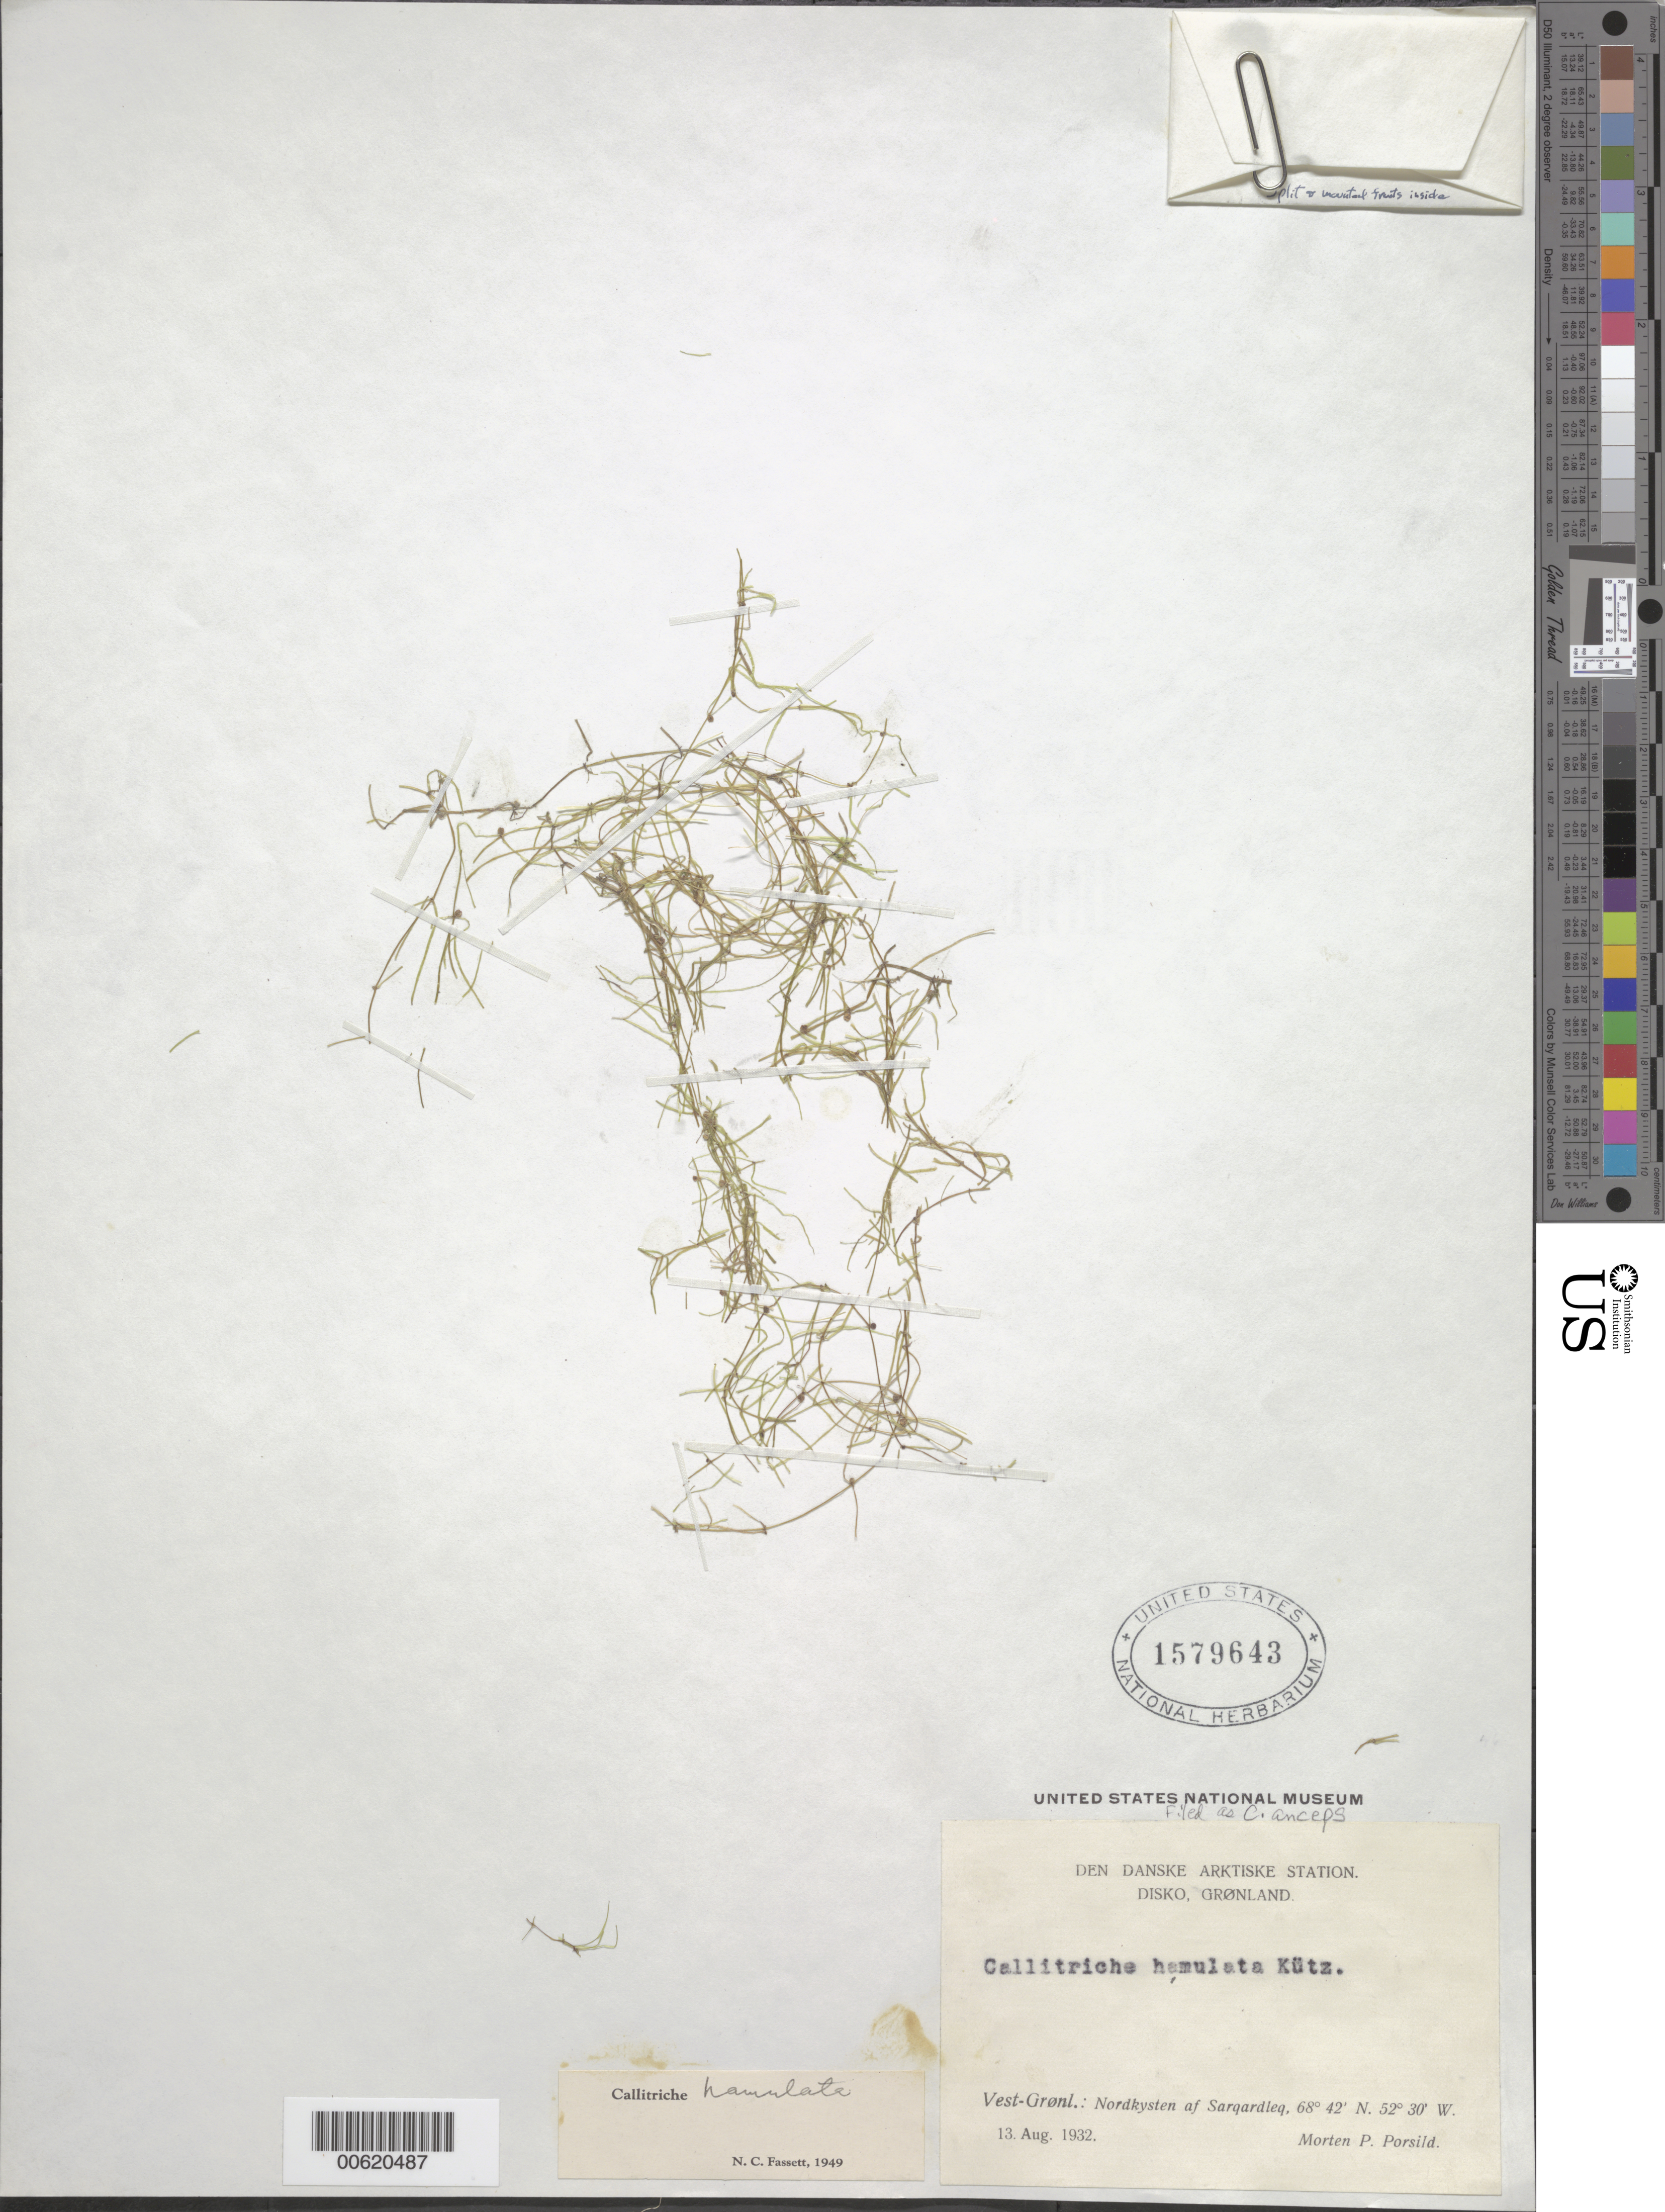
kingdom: Plantae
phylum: Tracheophyta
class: Magnoliopsida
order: Lamiales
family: Plantaginaceae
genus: Callitriche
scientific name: Callitriche anceps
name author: Fernald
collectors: M. P. Porsild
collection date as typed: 13 Aug 1932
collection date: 1932-08-13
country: Greenland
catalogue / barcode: US 1579643